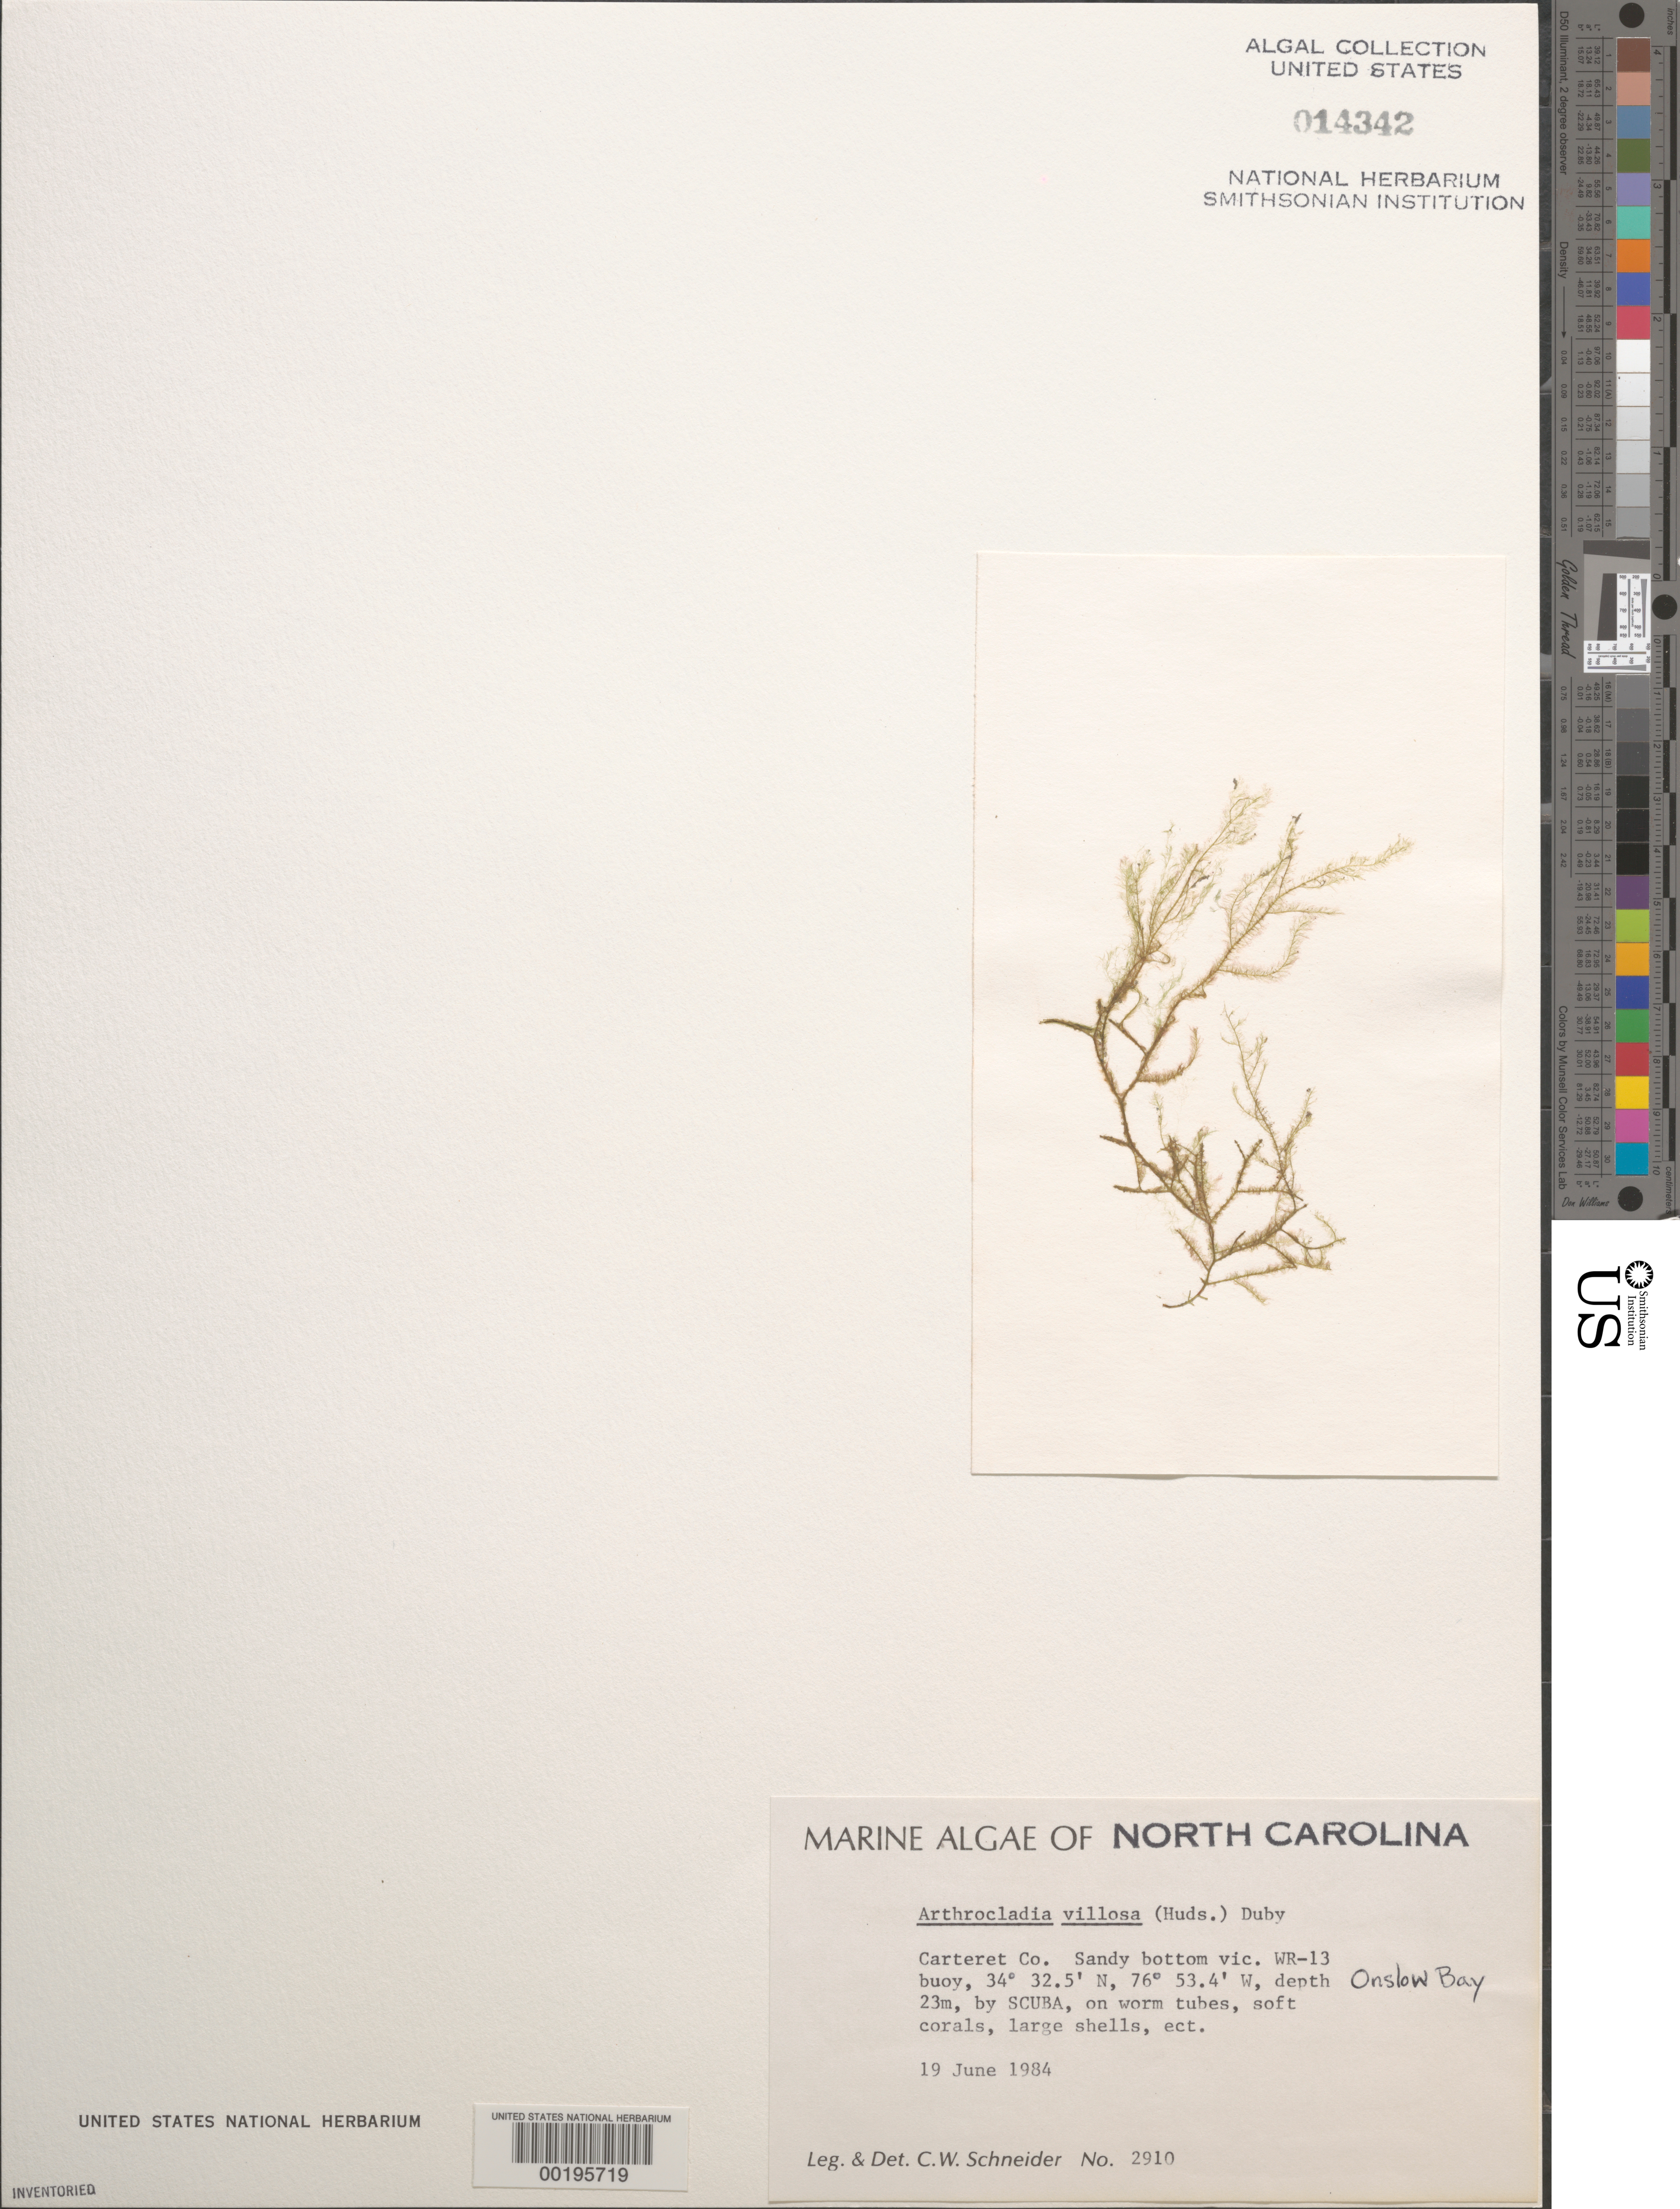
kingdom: Chromista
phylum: Ochrophyta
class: Phaeophyceae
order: Desmarestiales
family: Arthrocladiaceae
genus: Arthrocladia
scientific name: Arthrocladia villosa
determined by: Schneider, C. W.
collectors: C. W. Schneider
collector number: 2910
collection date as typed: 19 Jun 1984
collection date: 1984-06-19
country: United States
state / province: North Carolina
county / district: Carteret County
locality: Onslow Bay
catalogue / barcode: US 14342